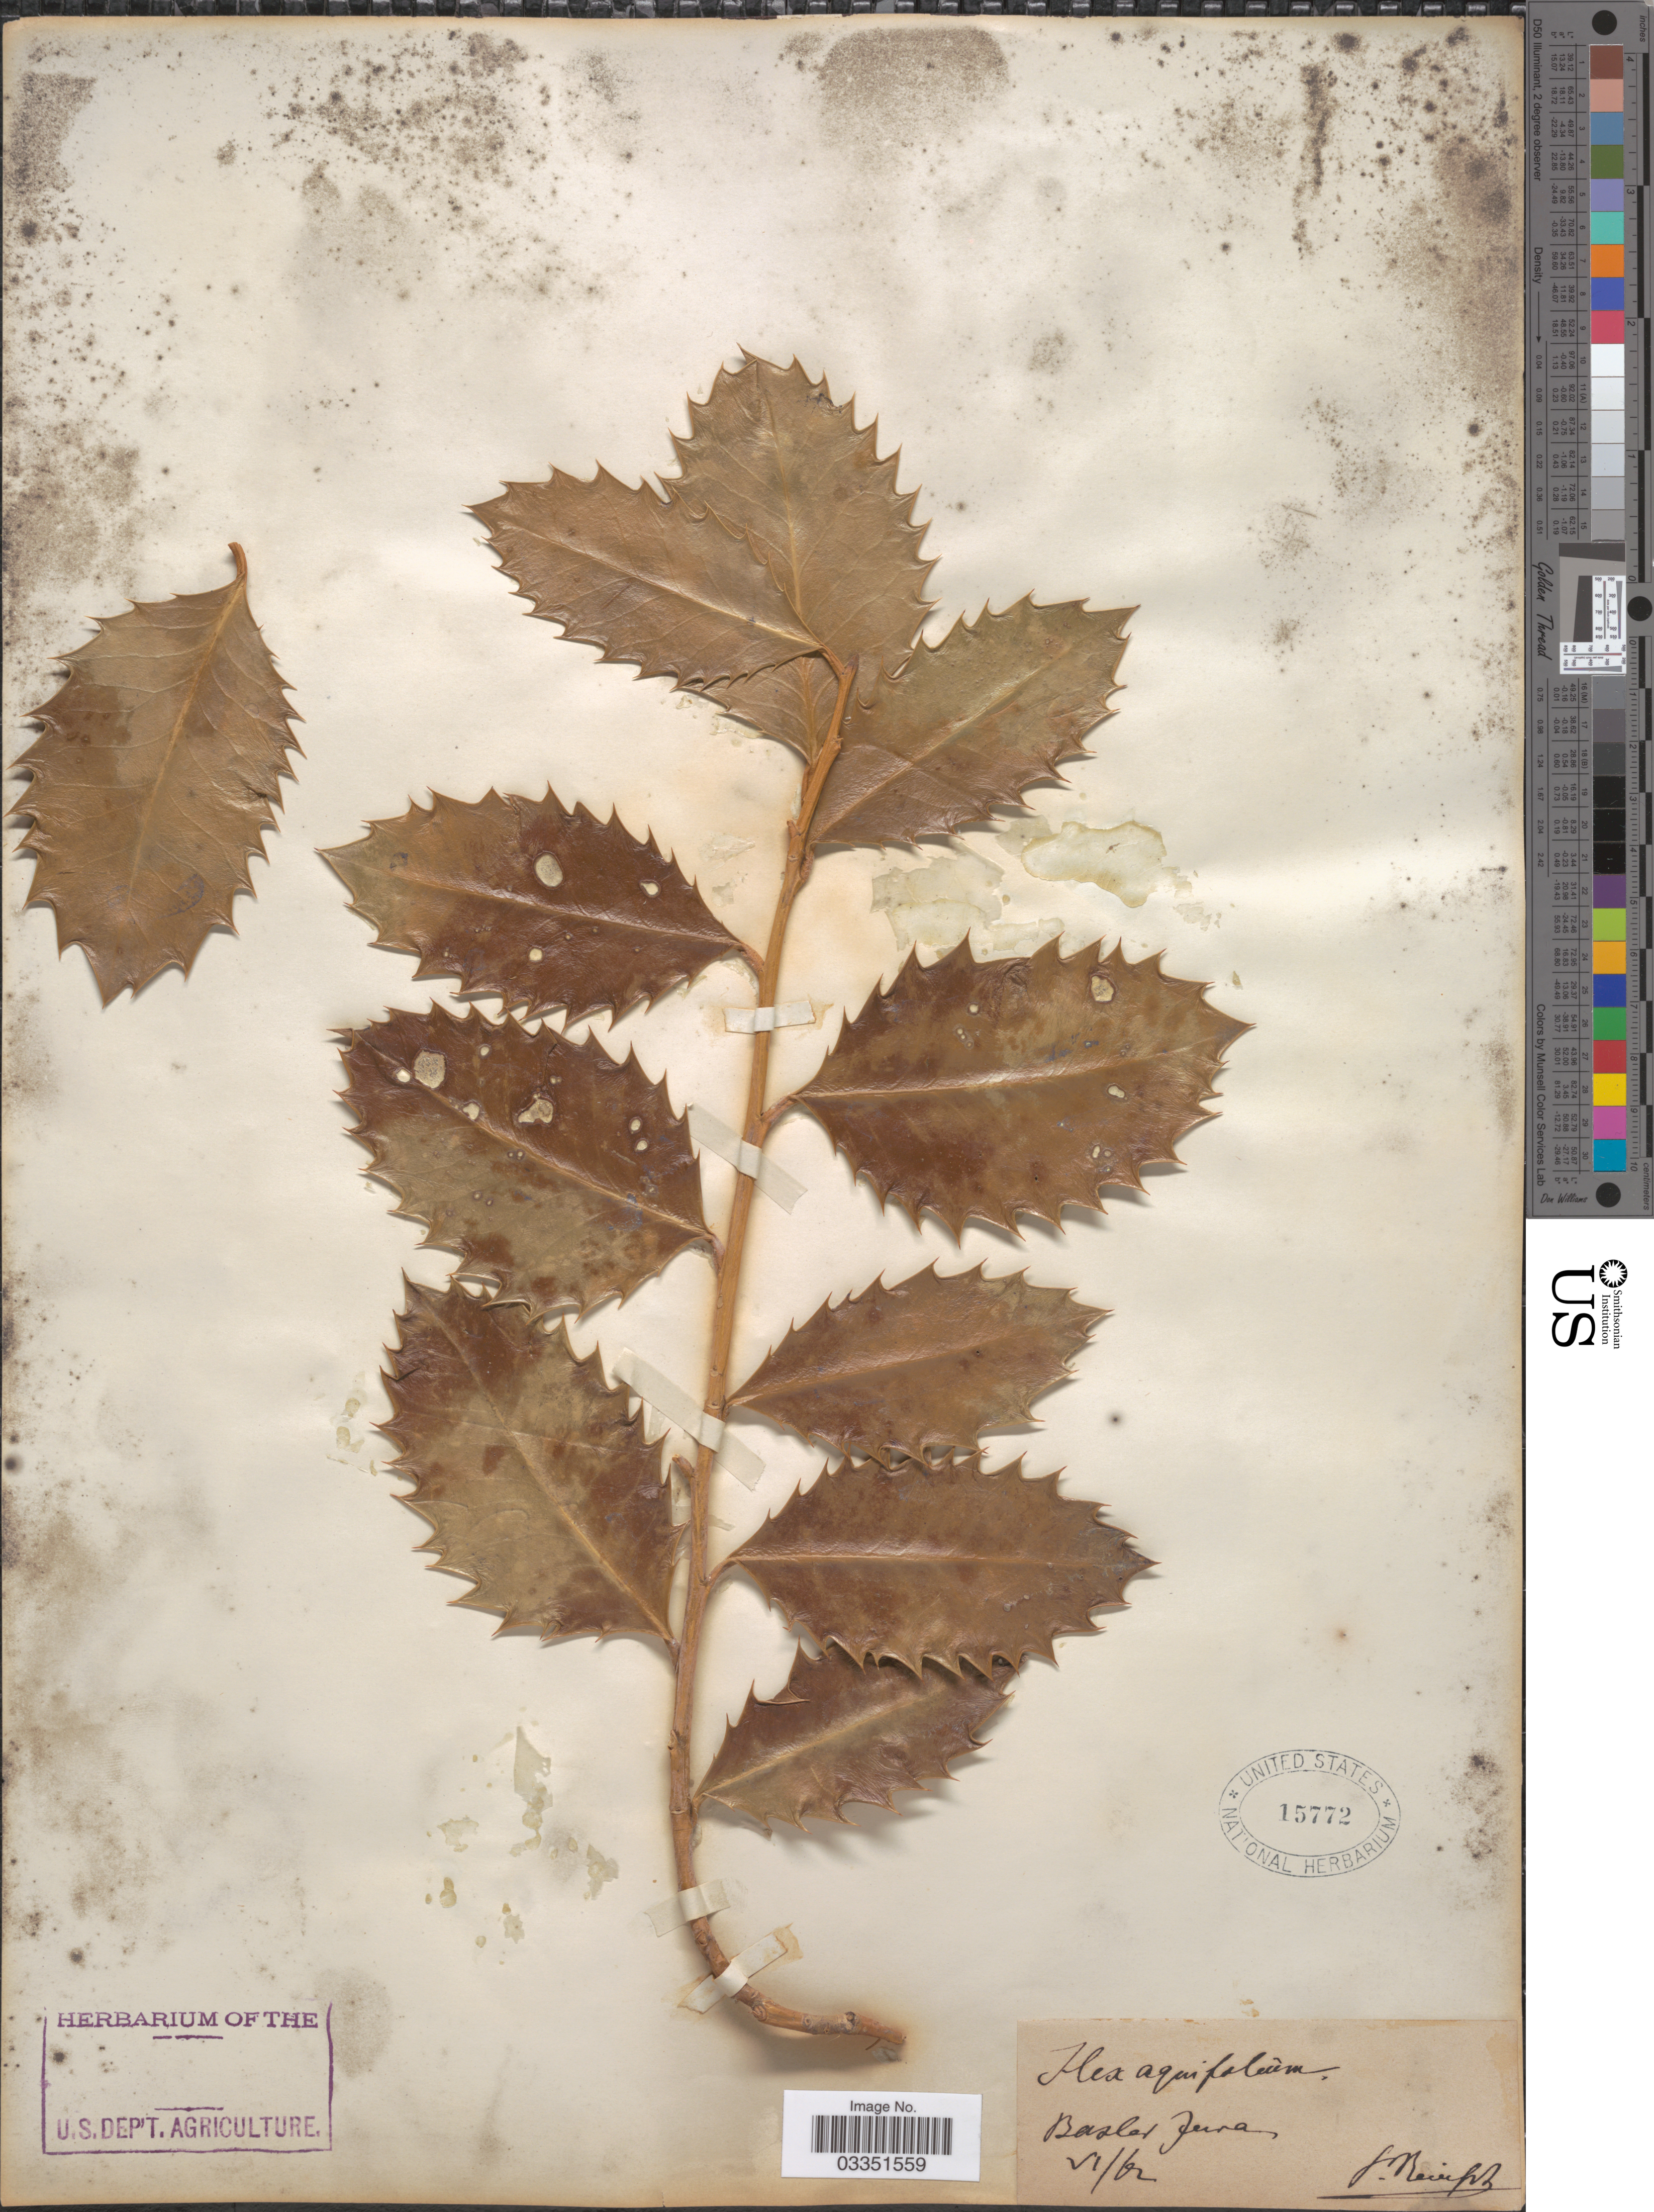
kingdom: Plantae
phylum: Tracheophyta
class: Magnoliopsida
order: Aquifoliales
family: Aquifoliaceae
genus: Ilex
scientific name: Ilex aquifolium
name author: L.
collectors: Reinsch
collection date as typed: Transcribed d/m/y: /6/62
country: Switzerland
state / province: Basel-Landschaft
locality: Basler Jura.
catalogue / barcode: US 15772